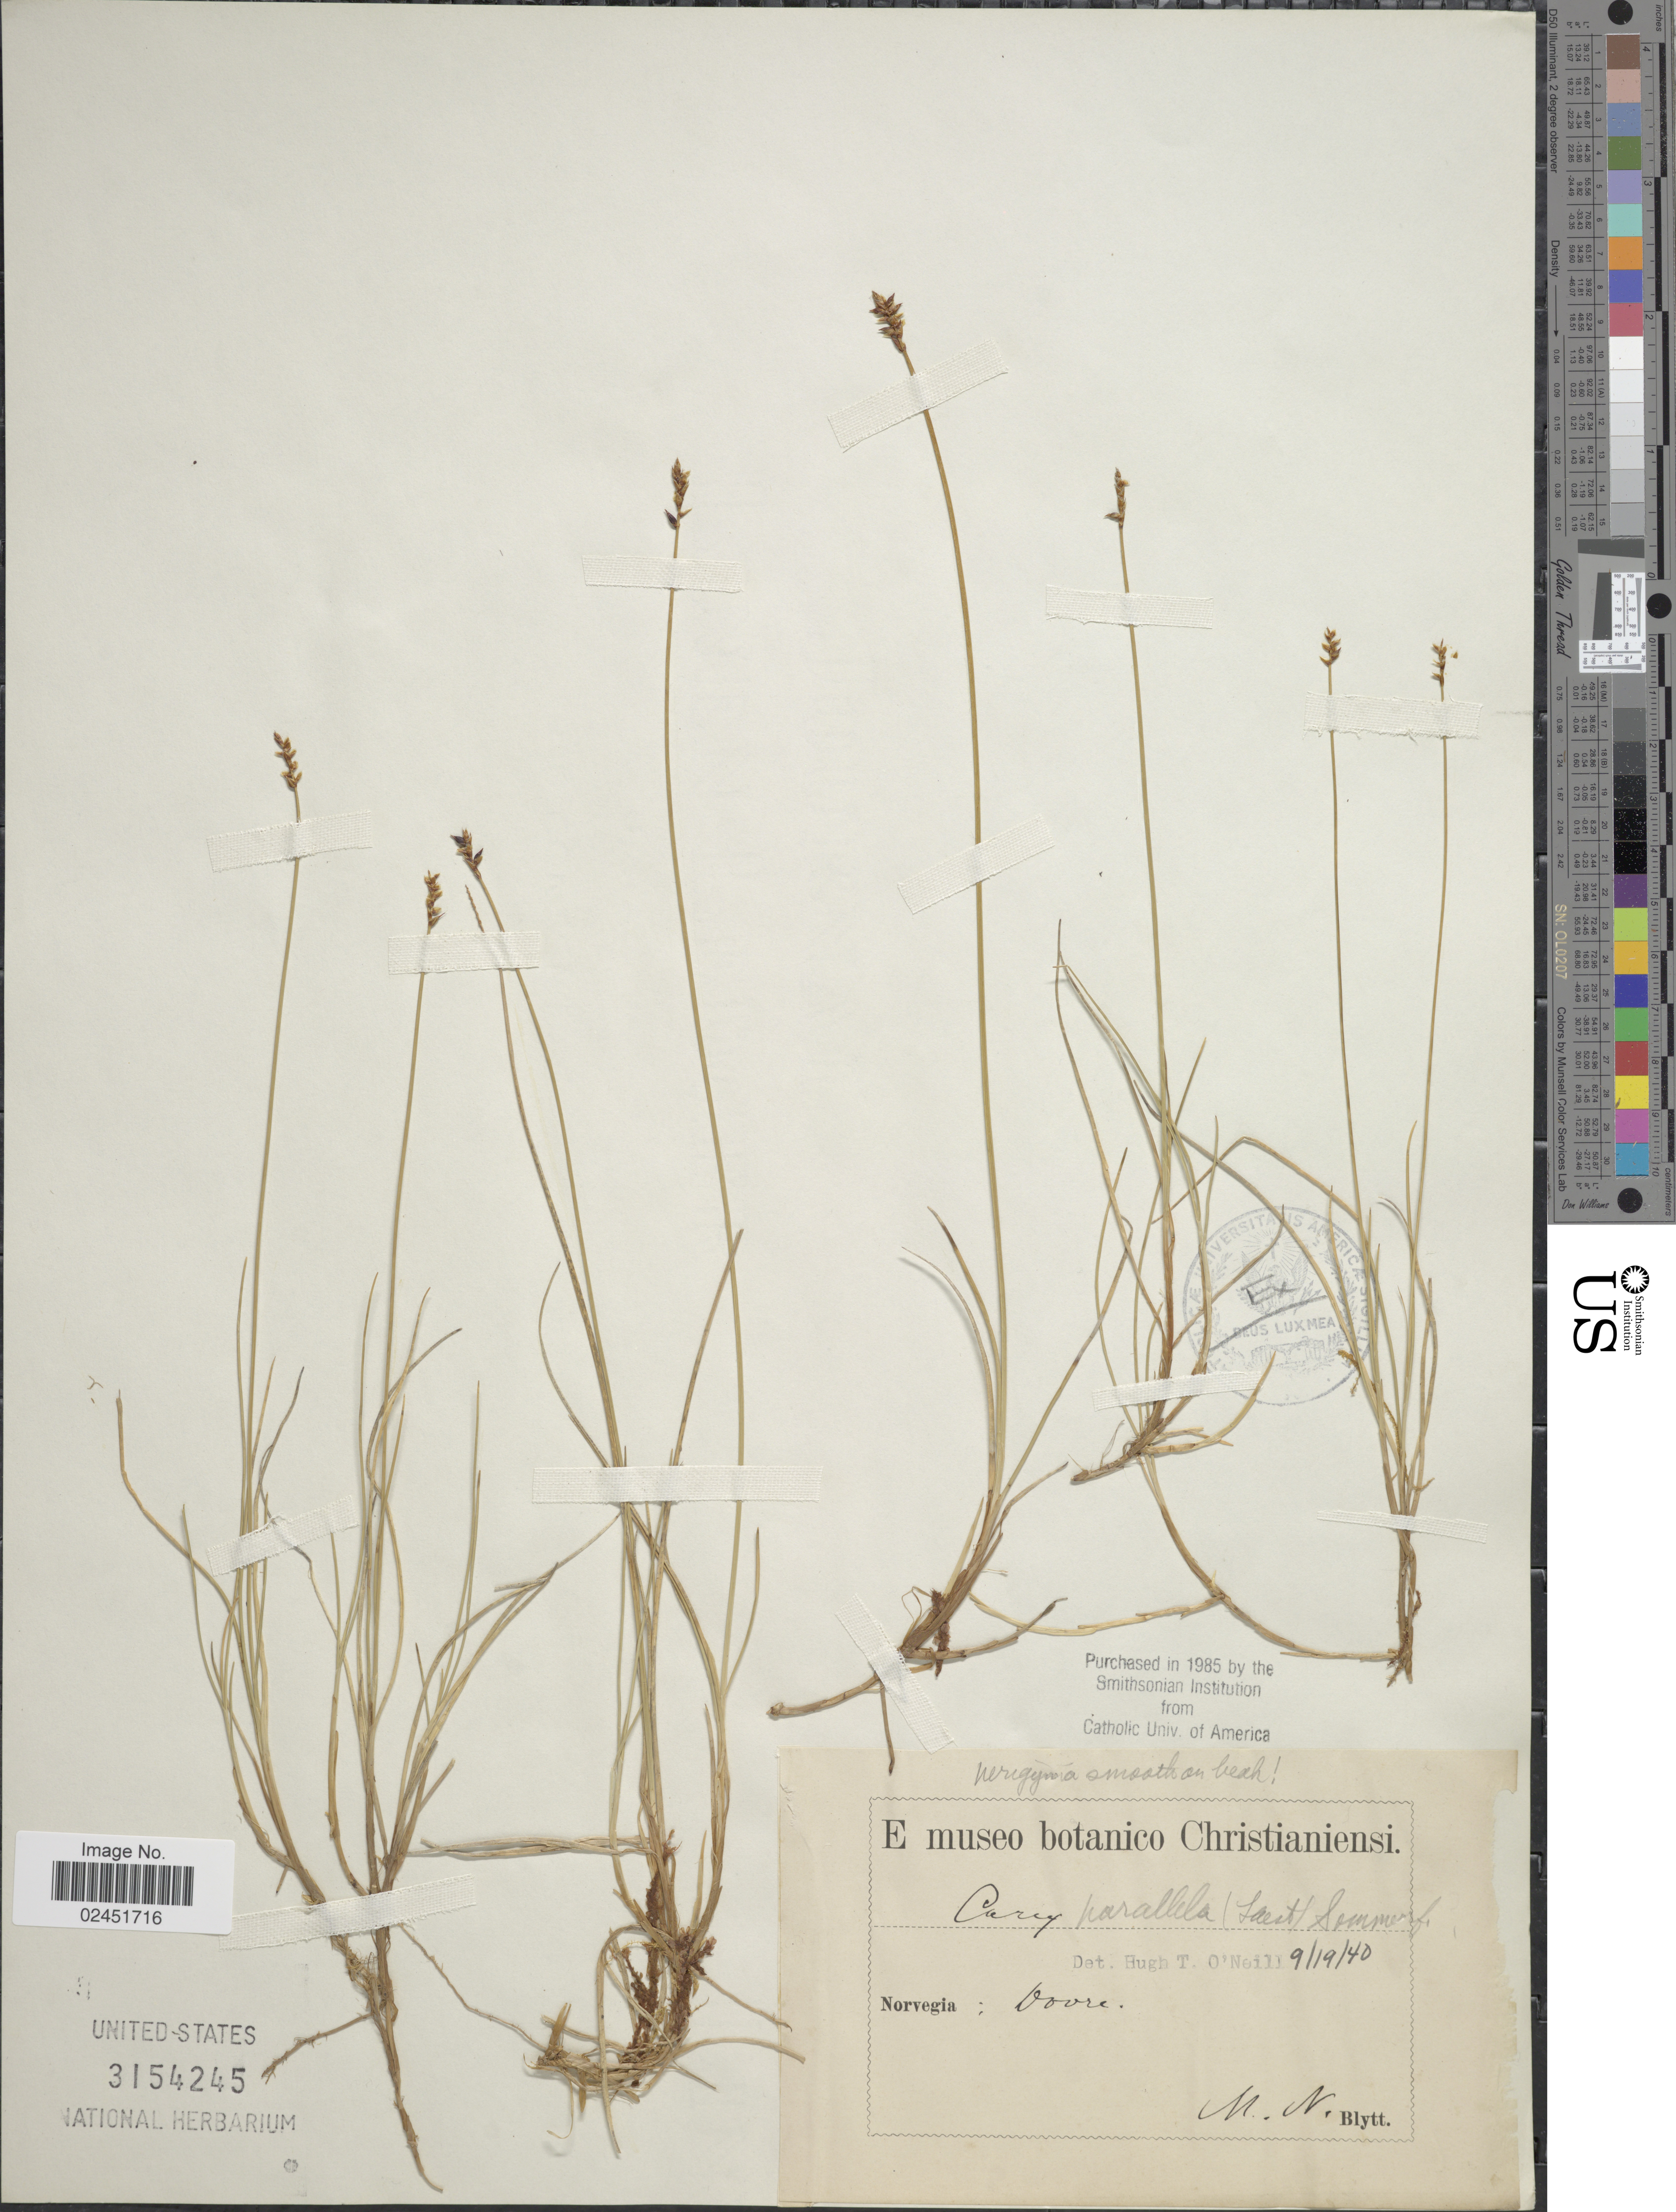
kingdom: Plantae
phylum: Tracheophyta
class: Liliopsida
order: Poales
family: Cyperaceae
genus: Carex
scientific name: Carex parallela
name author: (Laest.) Sommerf.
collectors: M. N. Blytt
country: Norway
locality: Norvegia: Dovre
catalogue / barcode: US 3154245